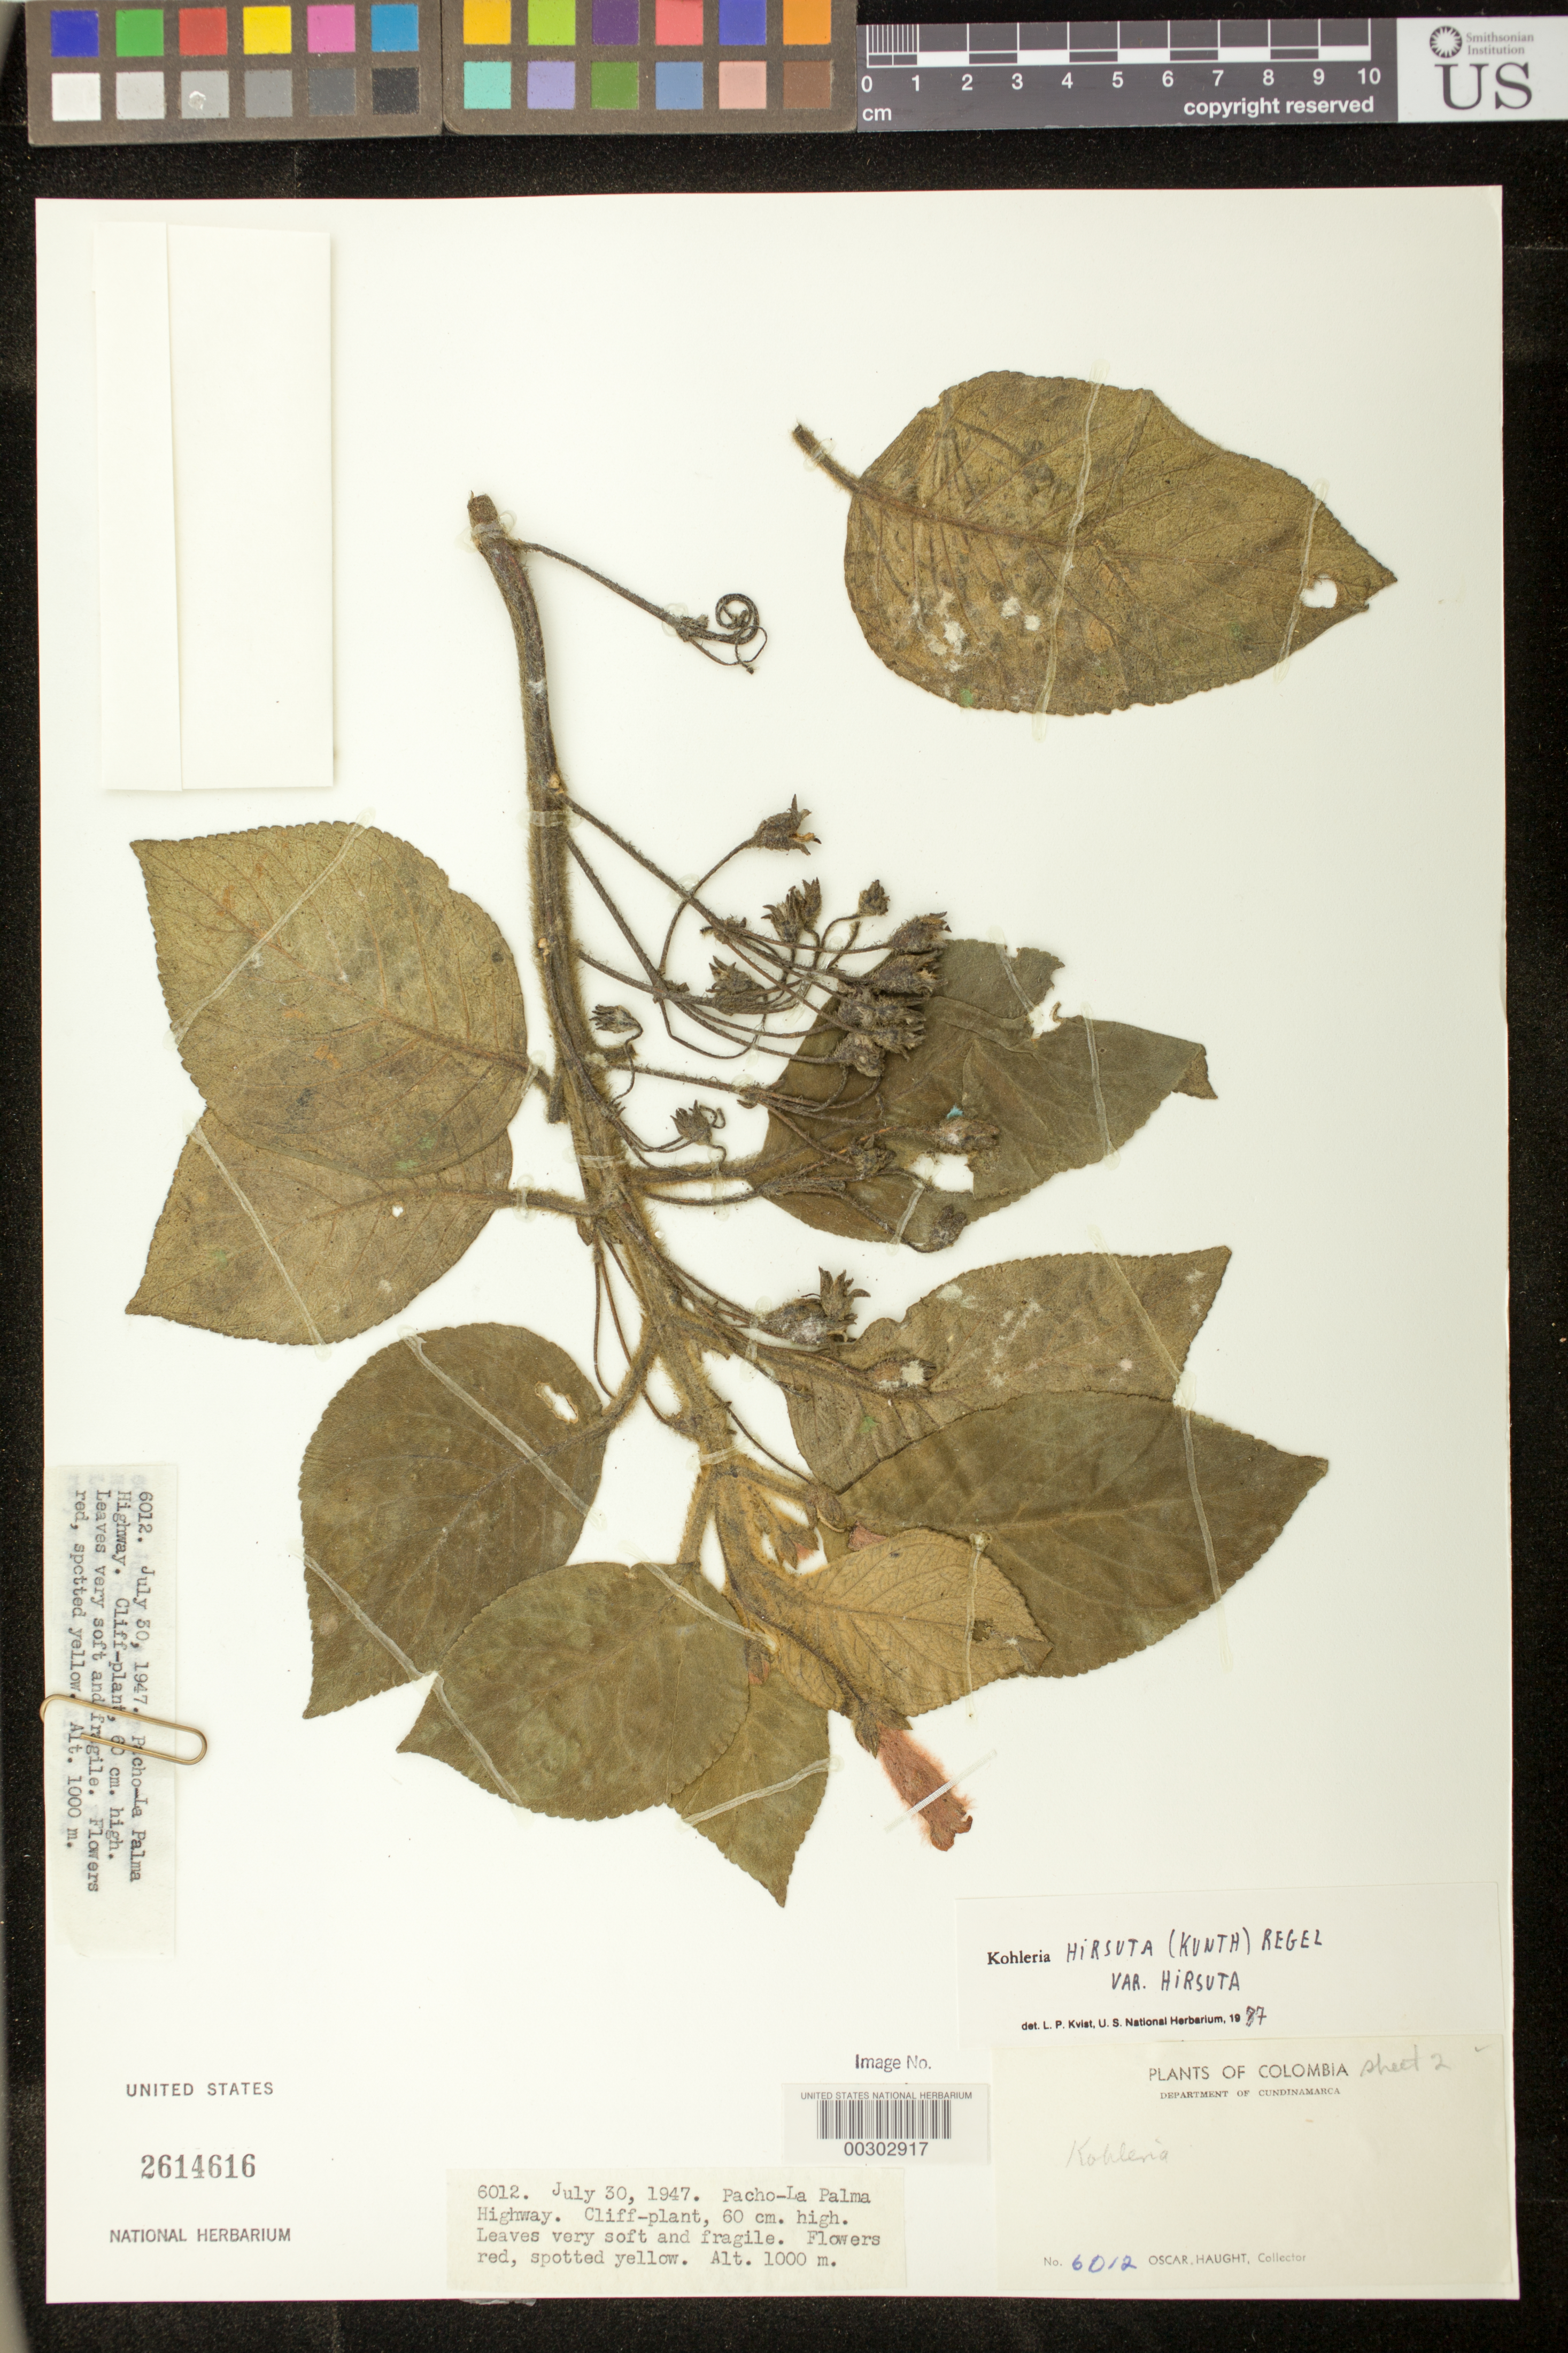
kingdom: Plantae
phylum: Tracheophyta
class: Magnoliopsida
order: Lamiales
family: Gesneriaceae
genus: Kohleria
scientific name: Kohleria hirsuta var. hirsuta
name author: (Kunth) Regel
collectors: O. L. Haught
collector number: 6012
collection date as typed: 30 Jul 1947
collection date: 1947-07-30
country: Colombia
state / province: Cundinamarca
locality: Pacho-La Palma highway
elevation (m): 1000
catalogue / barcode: US 2614616